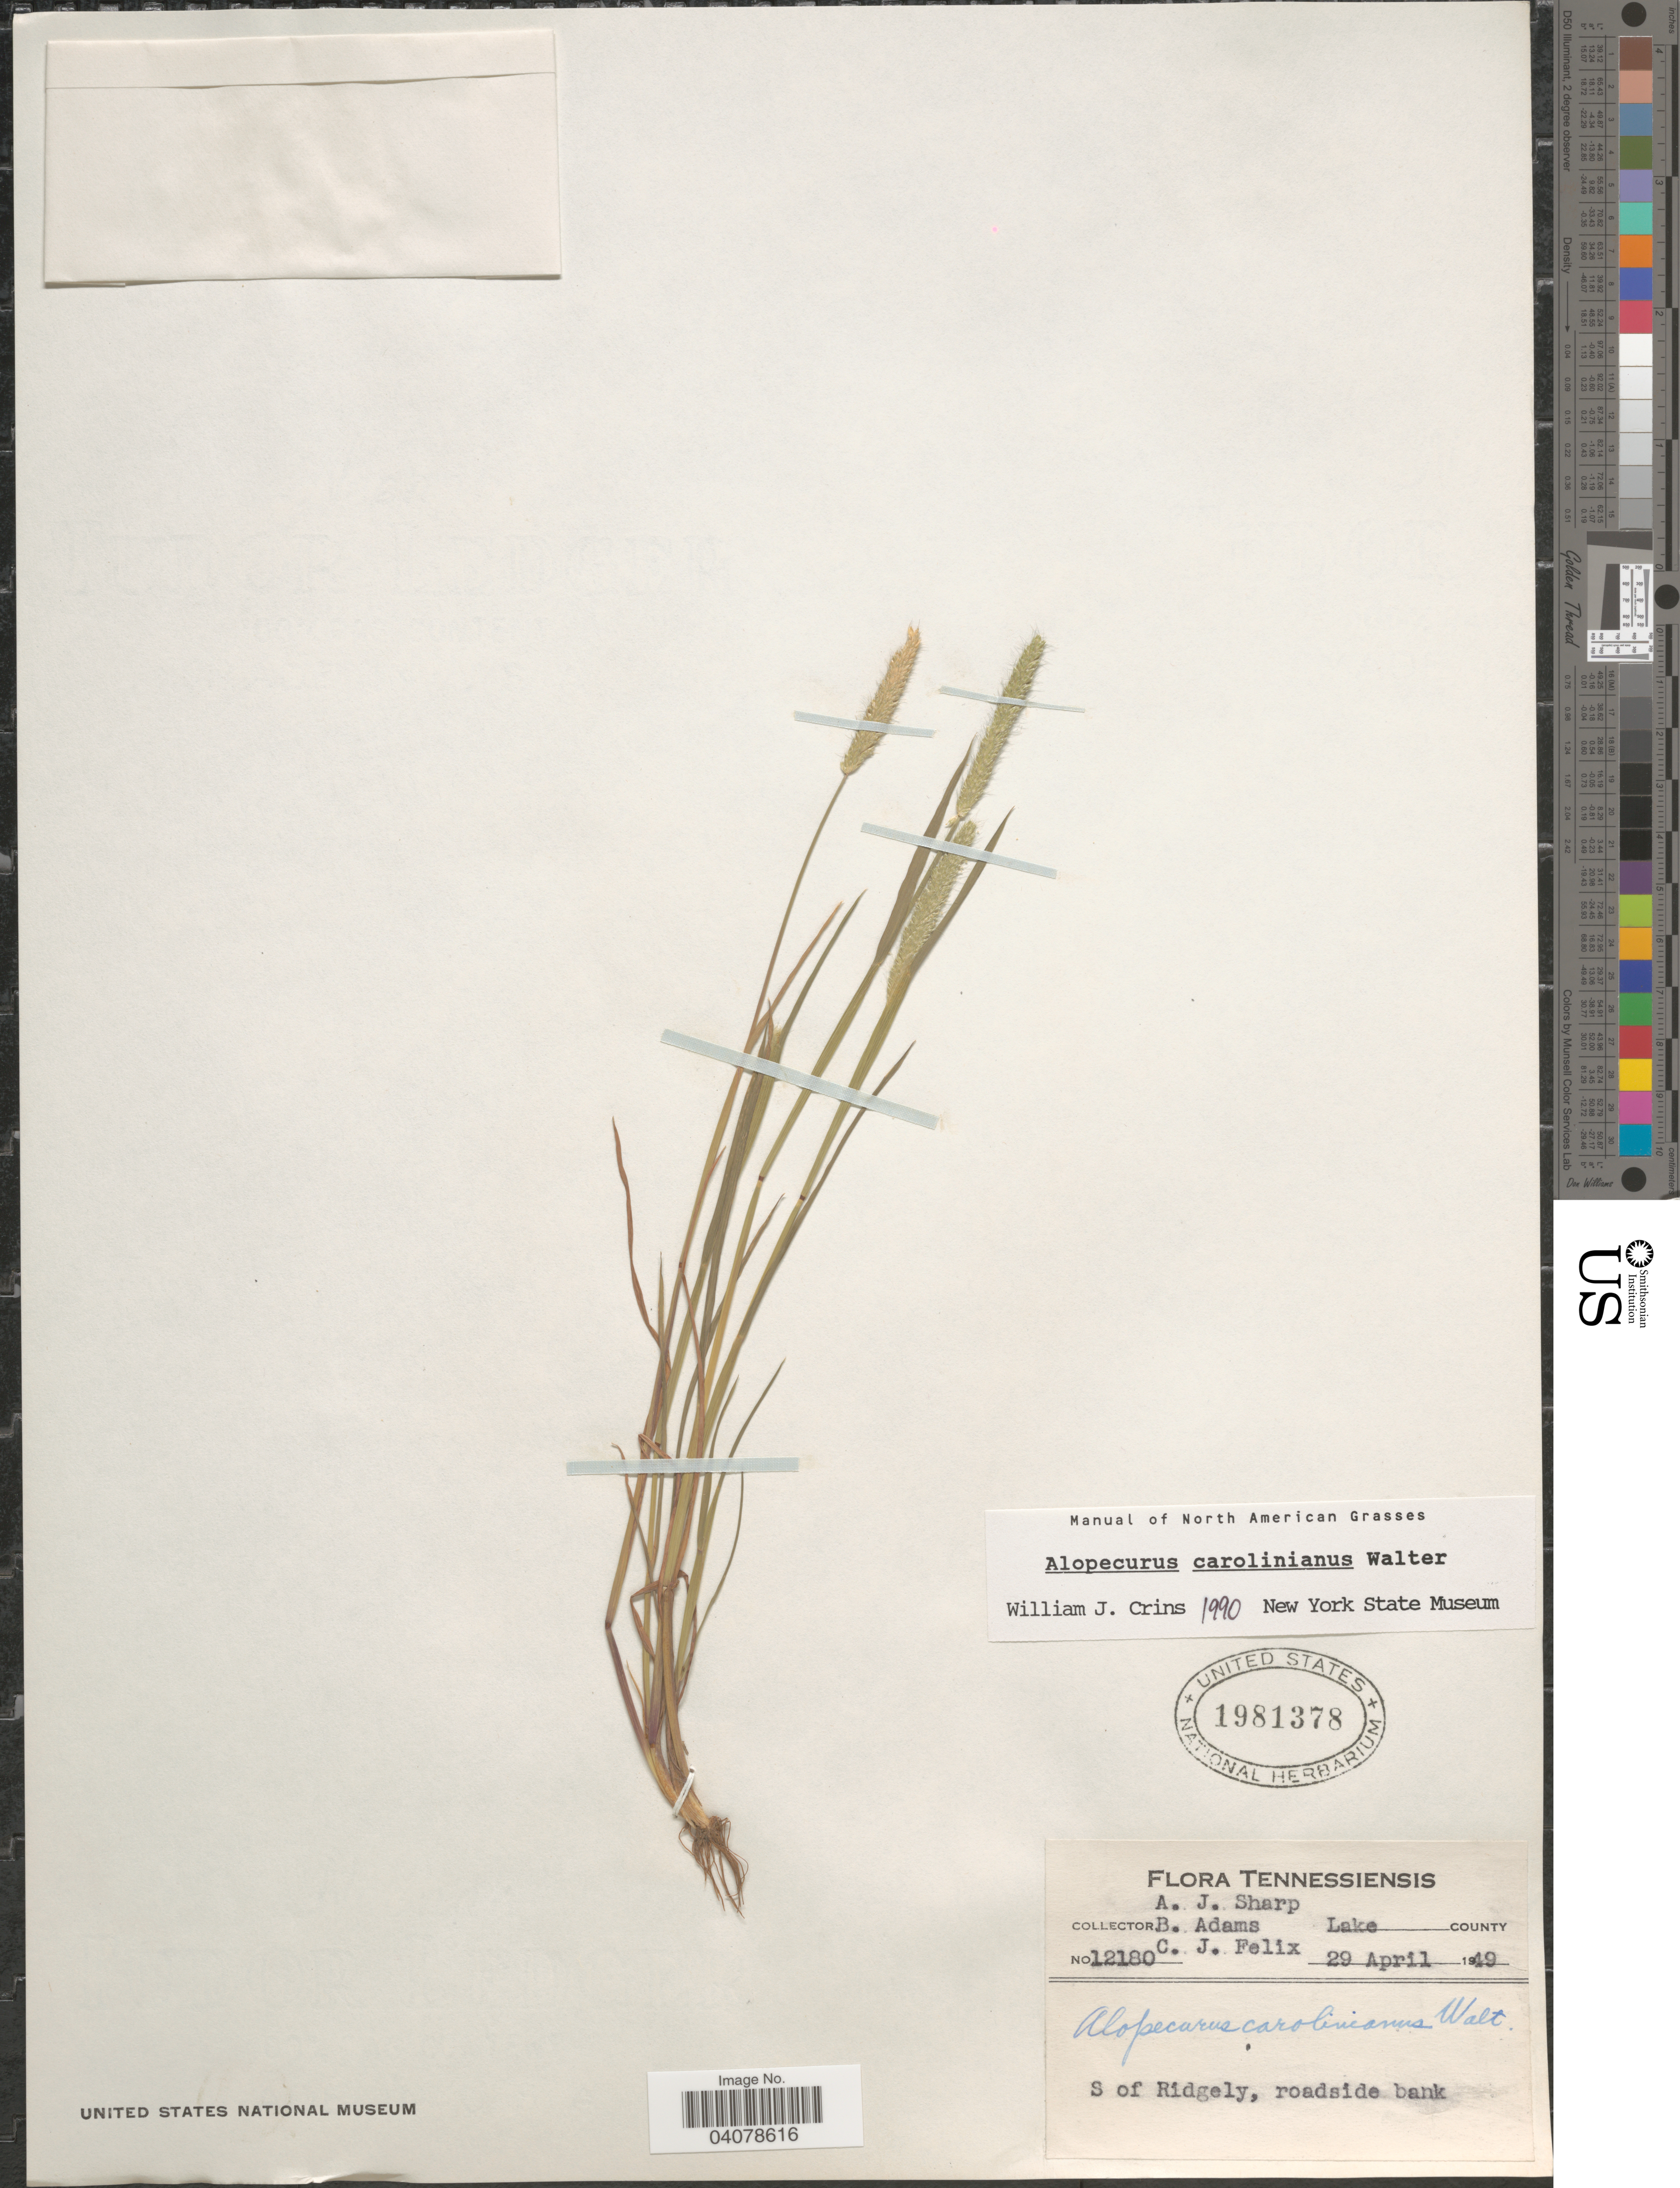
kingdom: Plantae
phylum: Tracheophyta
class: Liliopsida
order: Poales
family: Poaceae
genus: Alopecurus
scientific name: Alopecurus carolinianus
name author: Walter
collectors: A. J. Sharp, B. Adams & C. Felix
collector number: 12180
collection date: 1919-04-29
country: United States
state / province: Tennessee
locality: Lake County. S of Ridgely, roadside bank.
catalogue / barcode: US 1981378